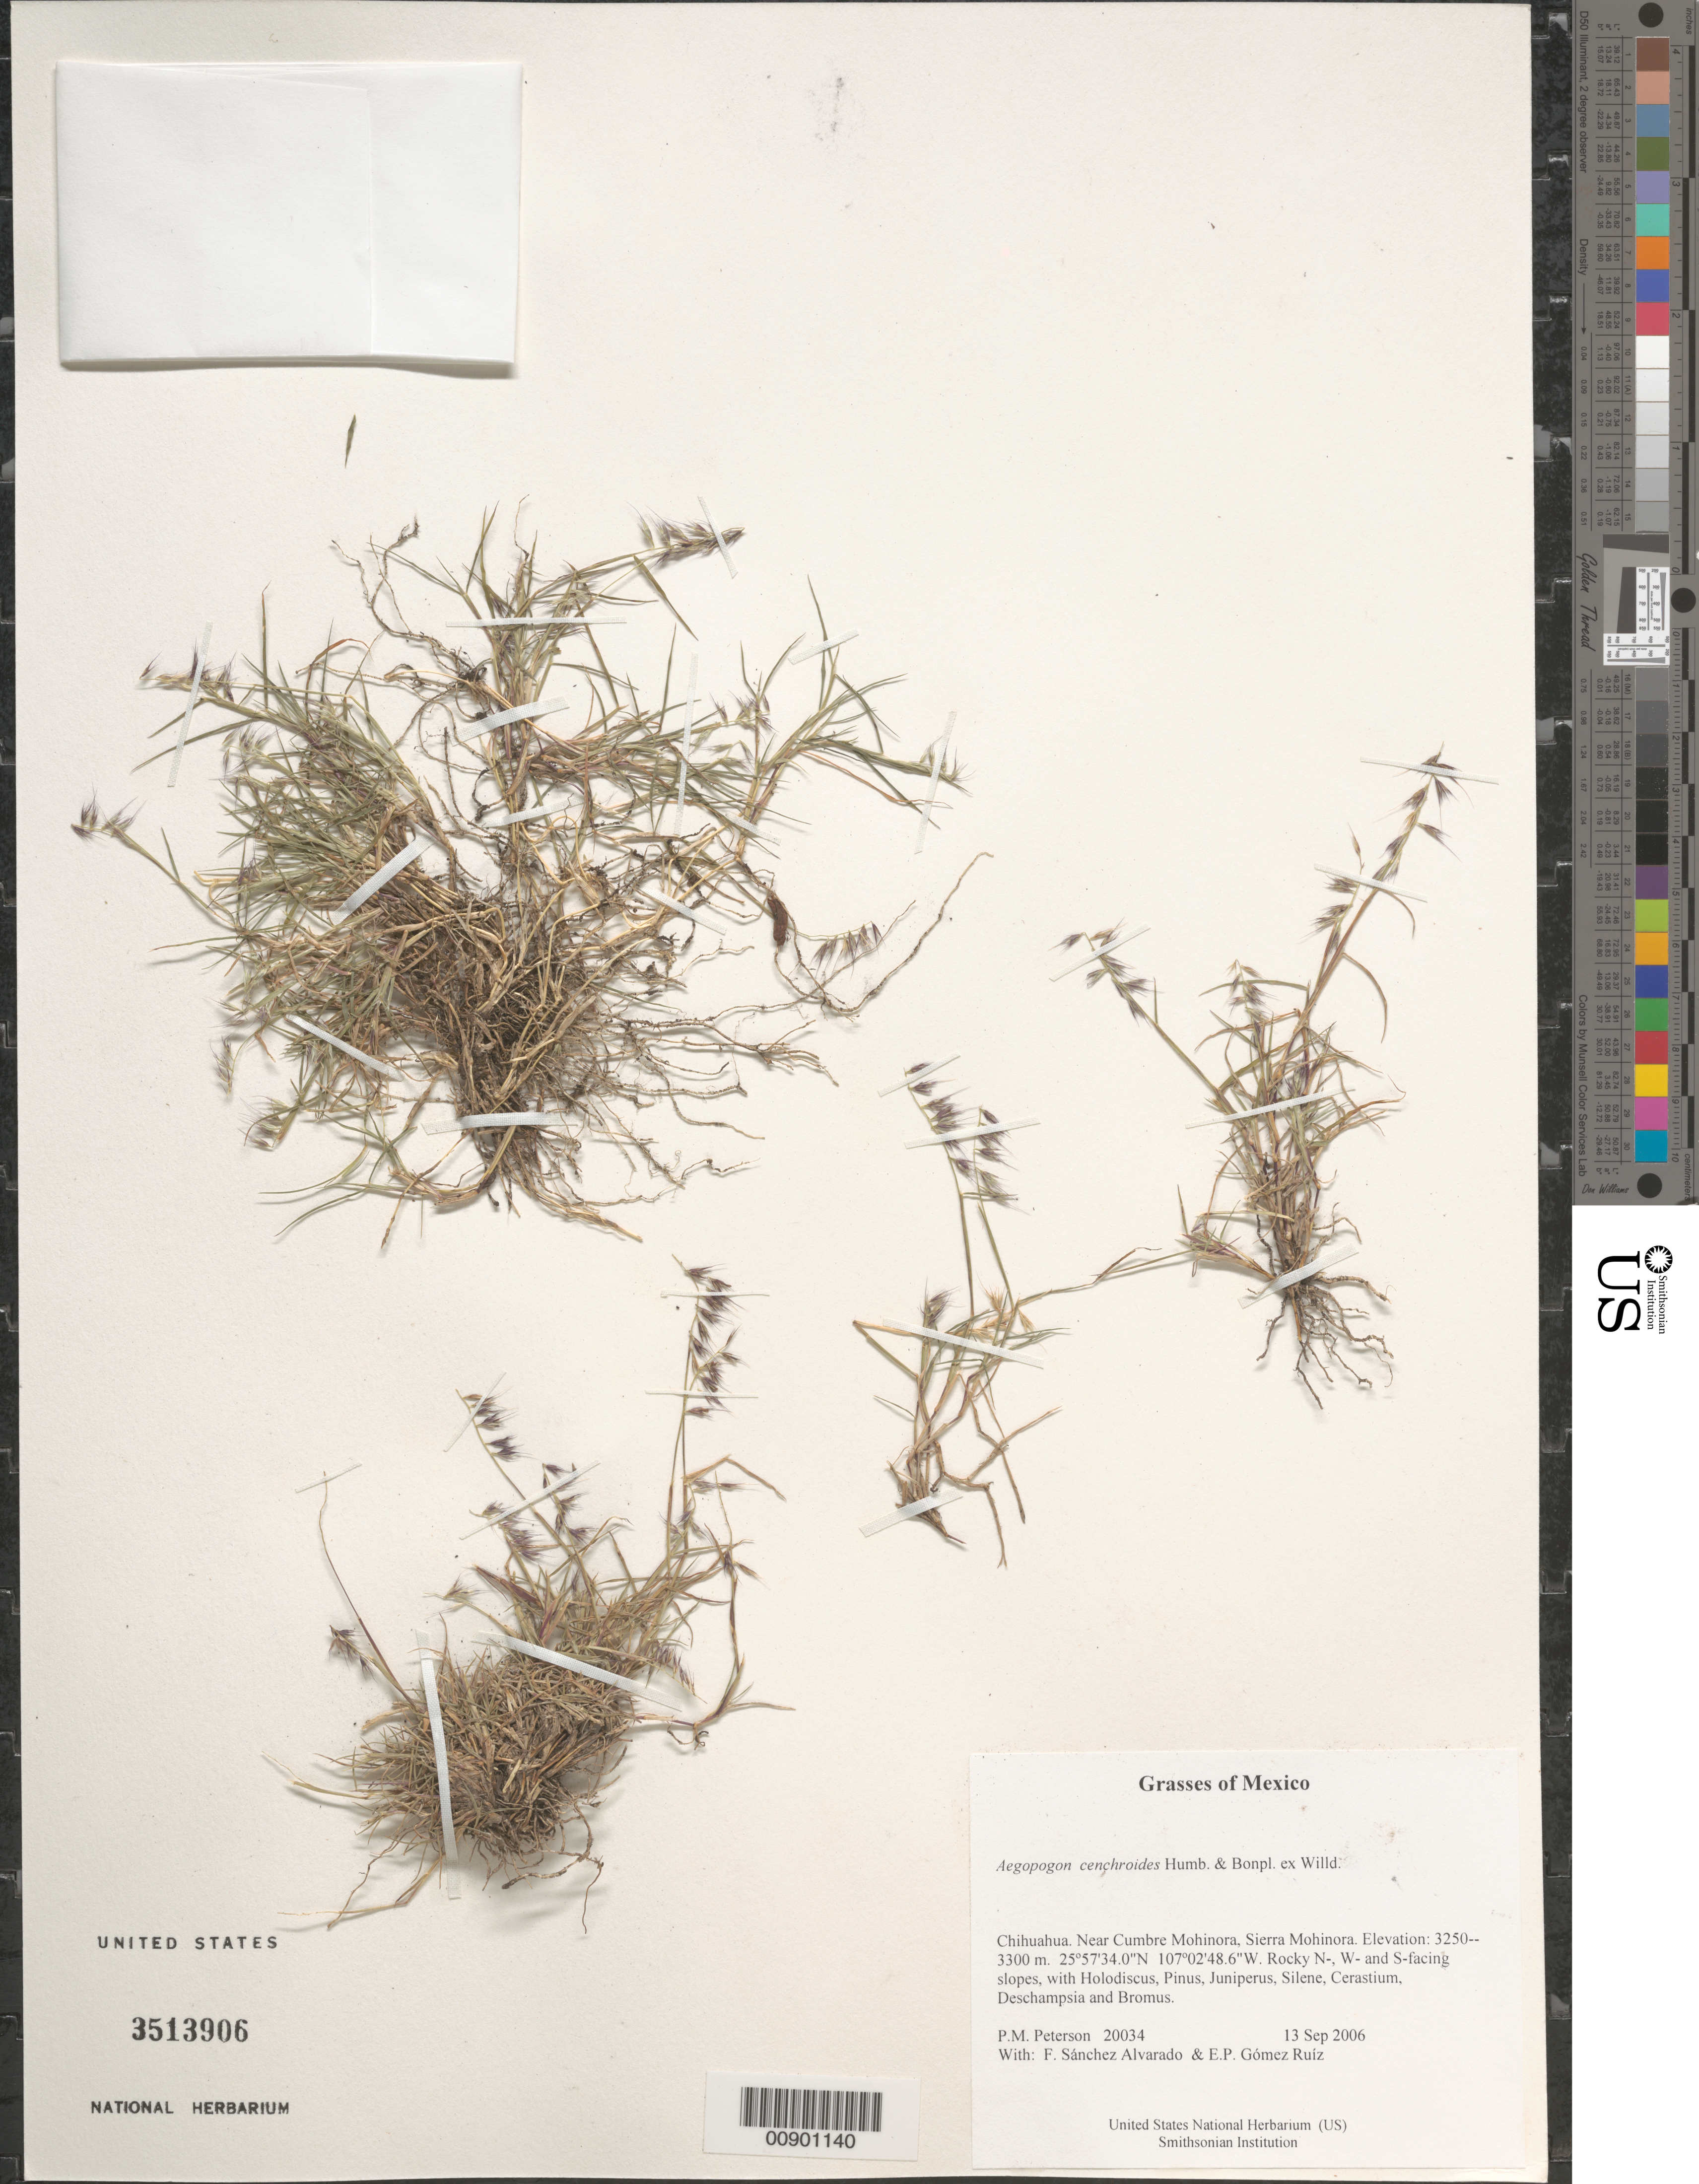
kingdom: Plantae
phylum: Tracheophyta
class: Liliopsida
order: Poales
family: Poaceae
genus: Muhlenbergia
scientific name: Muhlenbergia cenchroides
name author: (Humb. & Bonpl. ex Willd.) P.M. Peterson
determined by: Peterson, Paul M., (BOT), Smithsonian Institution - National Museum of Natural History (UNITED STATES)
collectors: P. M. Peterson, F. Sánchez Alvarado & E. Gómez Ruíz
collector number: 20034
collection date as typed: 13 Sep 2006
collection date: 2006-09-13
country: Mexico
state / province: Chihuahua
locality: Near Cumbre Mohinora, Sierra Mohinora.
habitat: Rocky N-, W- and S-facing slopes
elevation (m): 3250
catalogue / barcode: US 3513906